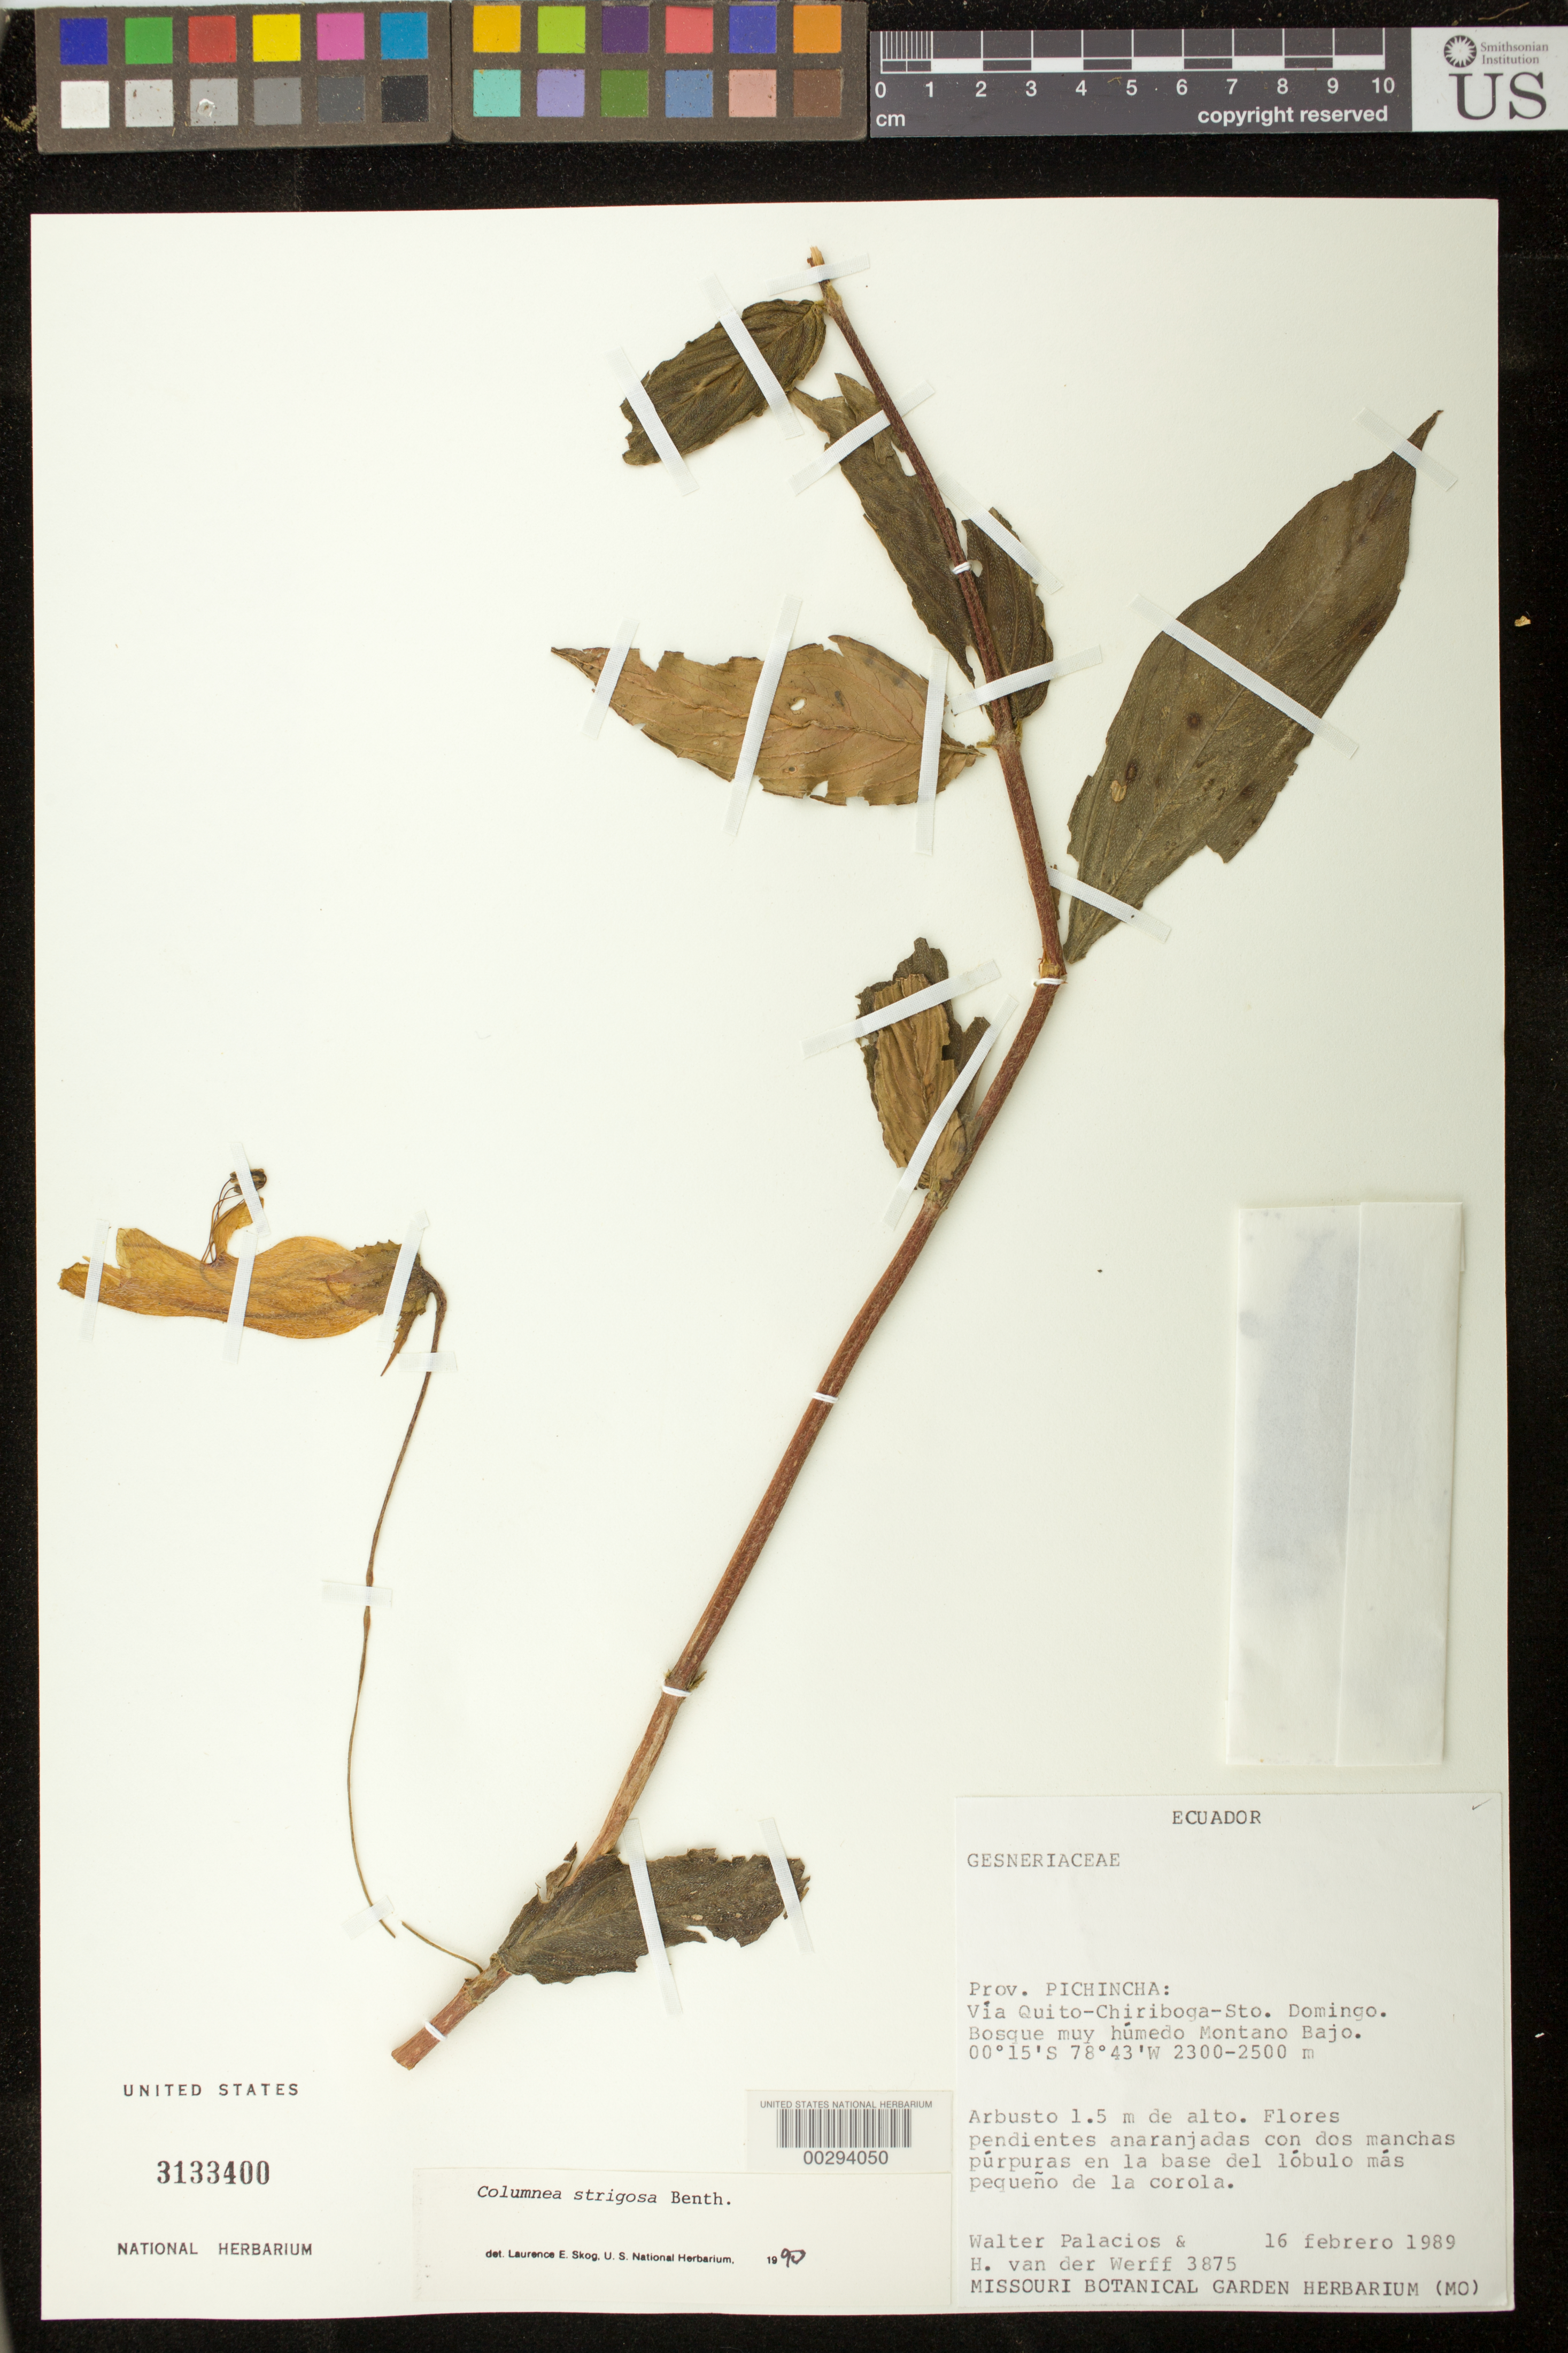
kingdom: Plantae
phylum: Tracheophyta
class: Magnoliopsida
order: Lamiales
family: Gesneriaceae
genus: Columnea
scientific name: Columnea strigosa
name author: Benth.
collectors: W. Palacios & H. van der Werff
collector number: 3875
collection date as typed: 16 Feb 1989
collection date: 1989-02-16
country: Ecuador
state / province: Pichincha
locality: Via Quito-Chiriboga-Sto Domingo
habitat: Very humid ...forest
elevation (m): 2300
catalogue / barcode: US 3133400